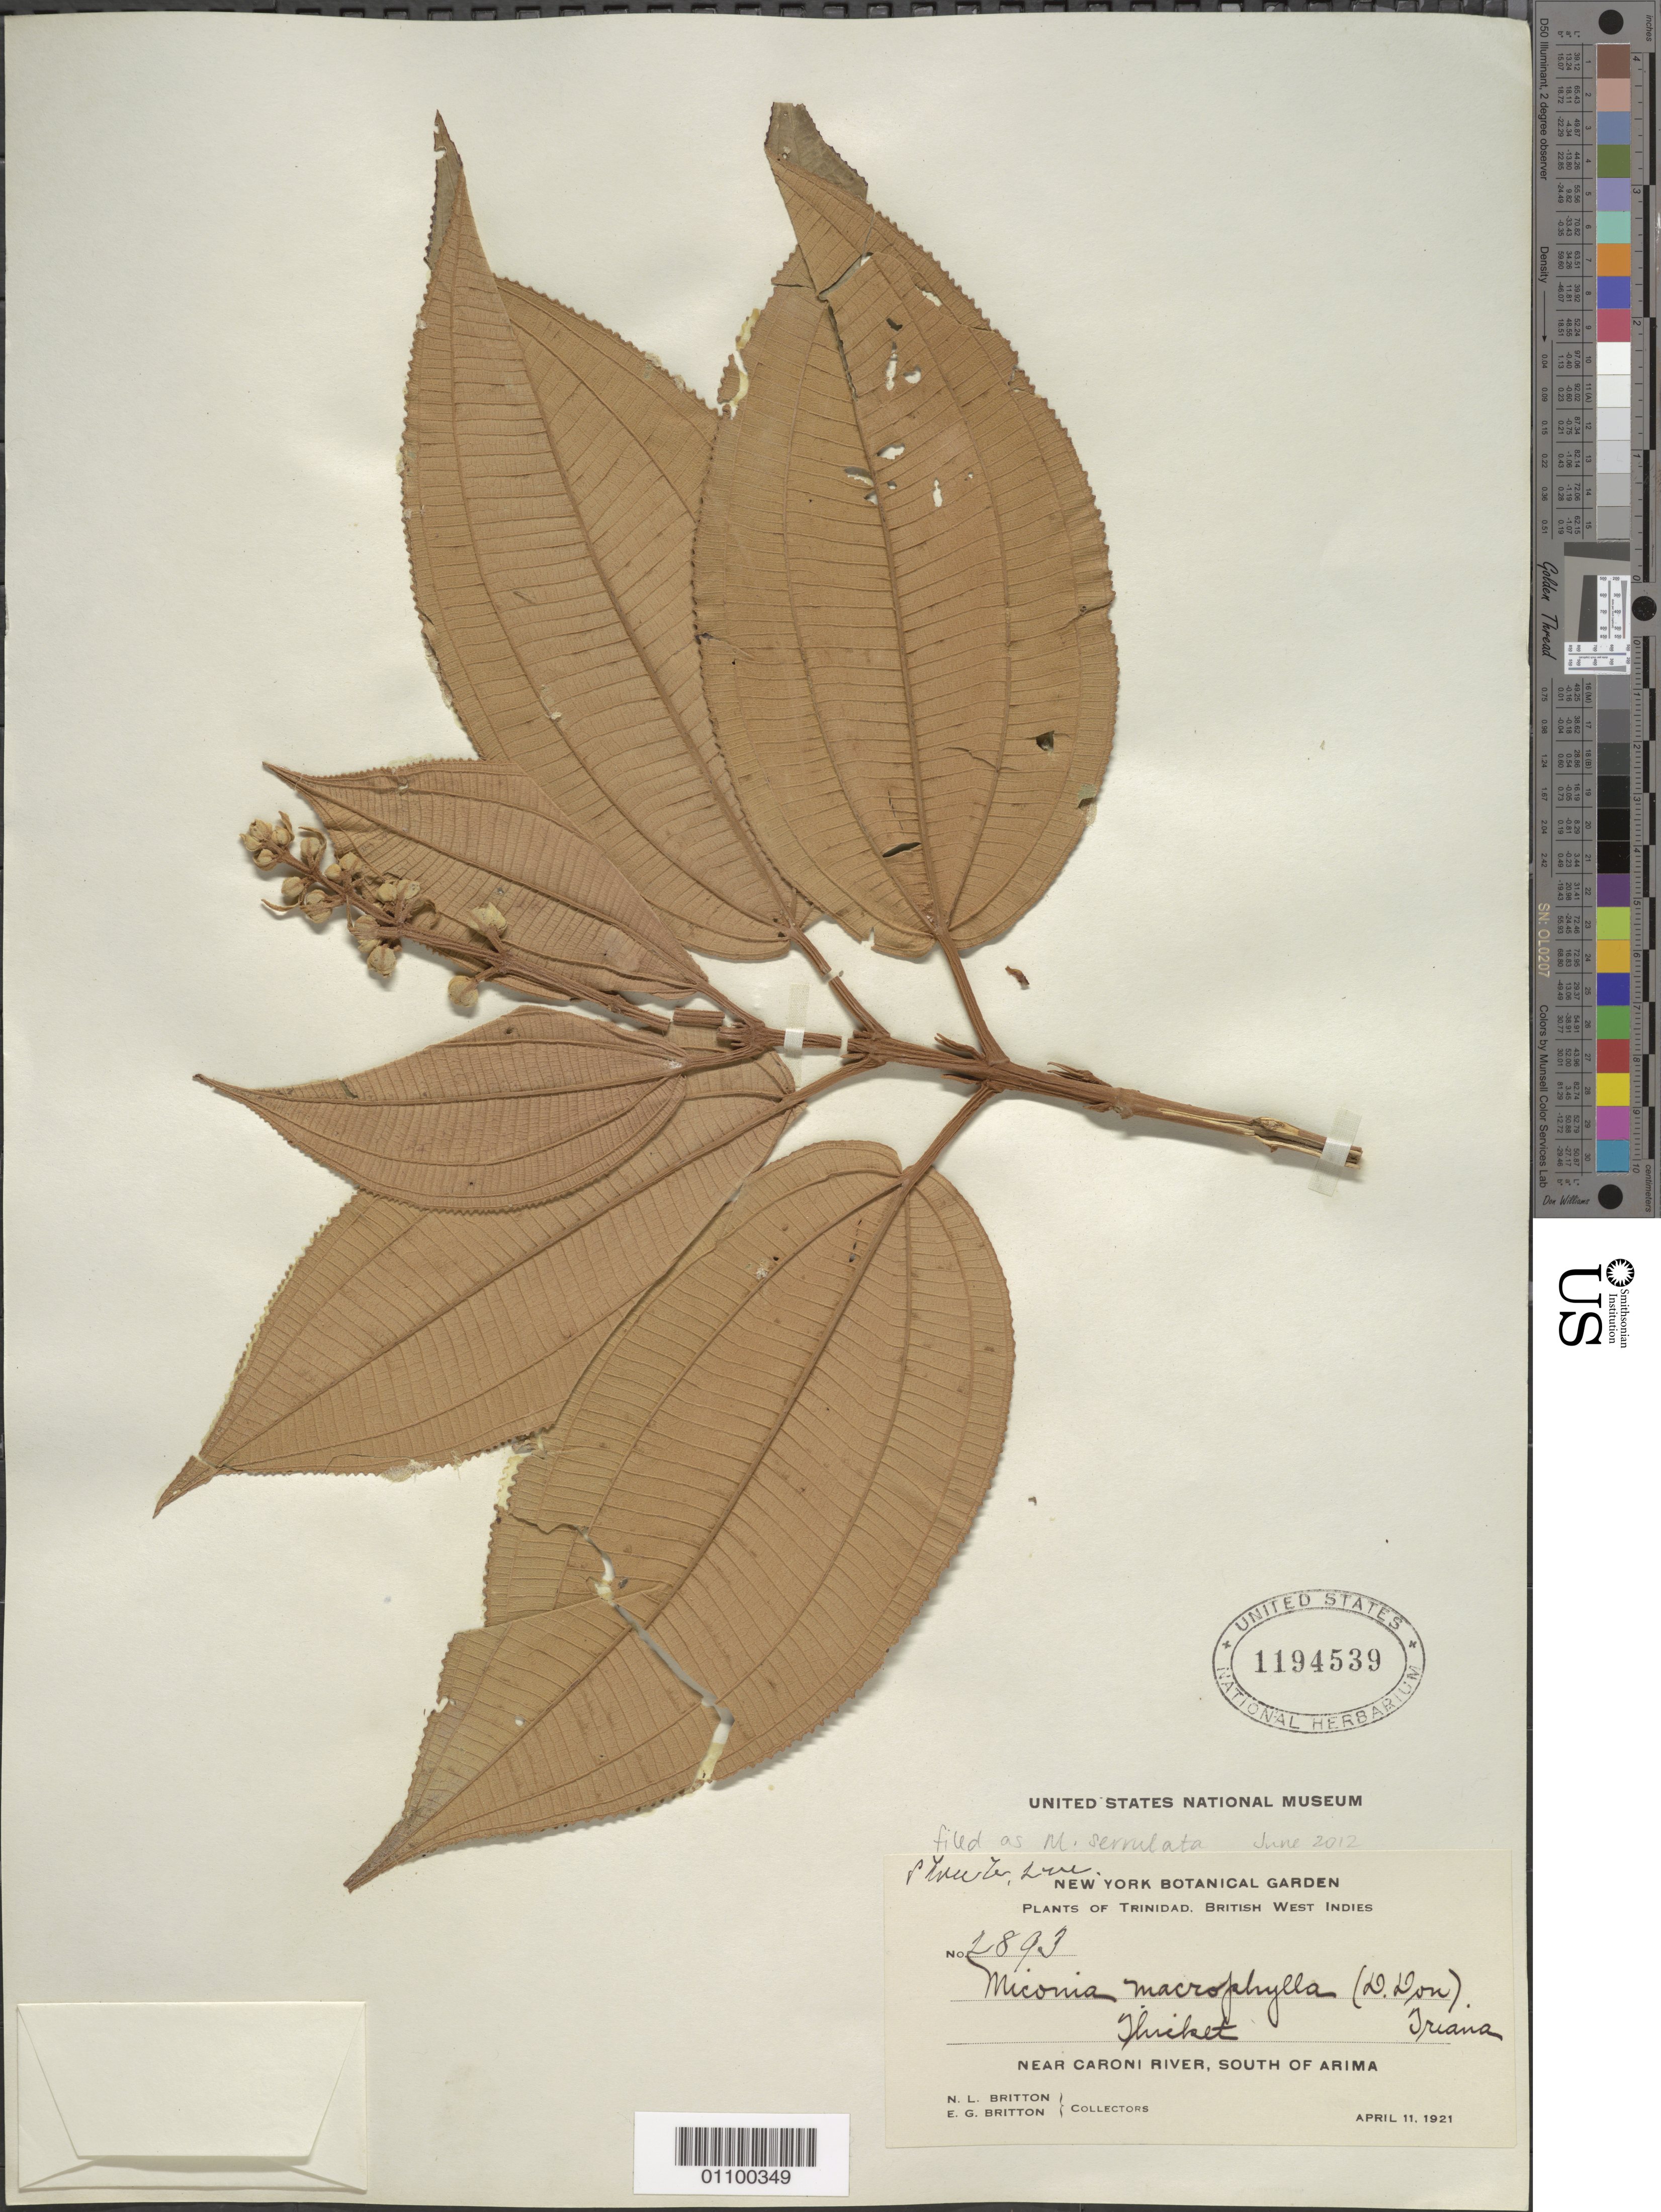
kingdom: Plantae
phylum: Tracheophyta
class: Magnoliopsida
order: Myrtales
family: Melastomataceae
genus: Miconia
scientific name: Miconia serrulata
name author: (DC.) Naudin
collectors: N. Britton & E. G. Britton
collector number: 2893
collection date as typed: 11 Apr 1921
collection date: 1921-04-11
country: Trinidad and Tobago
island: Trinidad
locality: Near Caroni River, S of Arima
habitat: thicket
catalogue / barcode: US 1194539